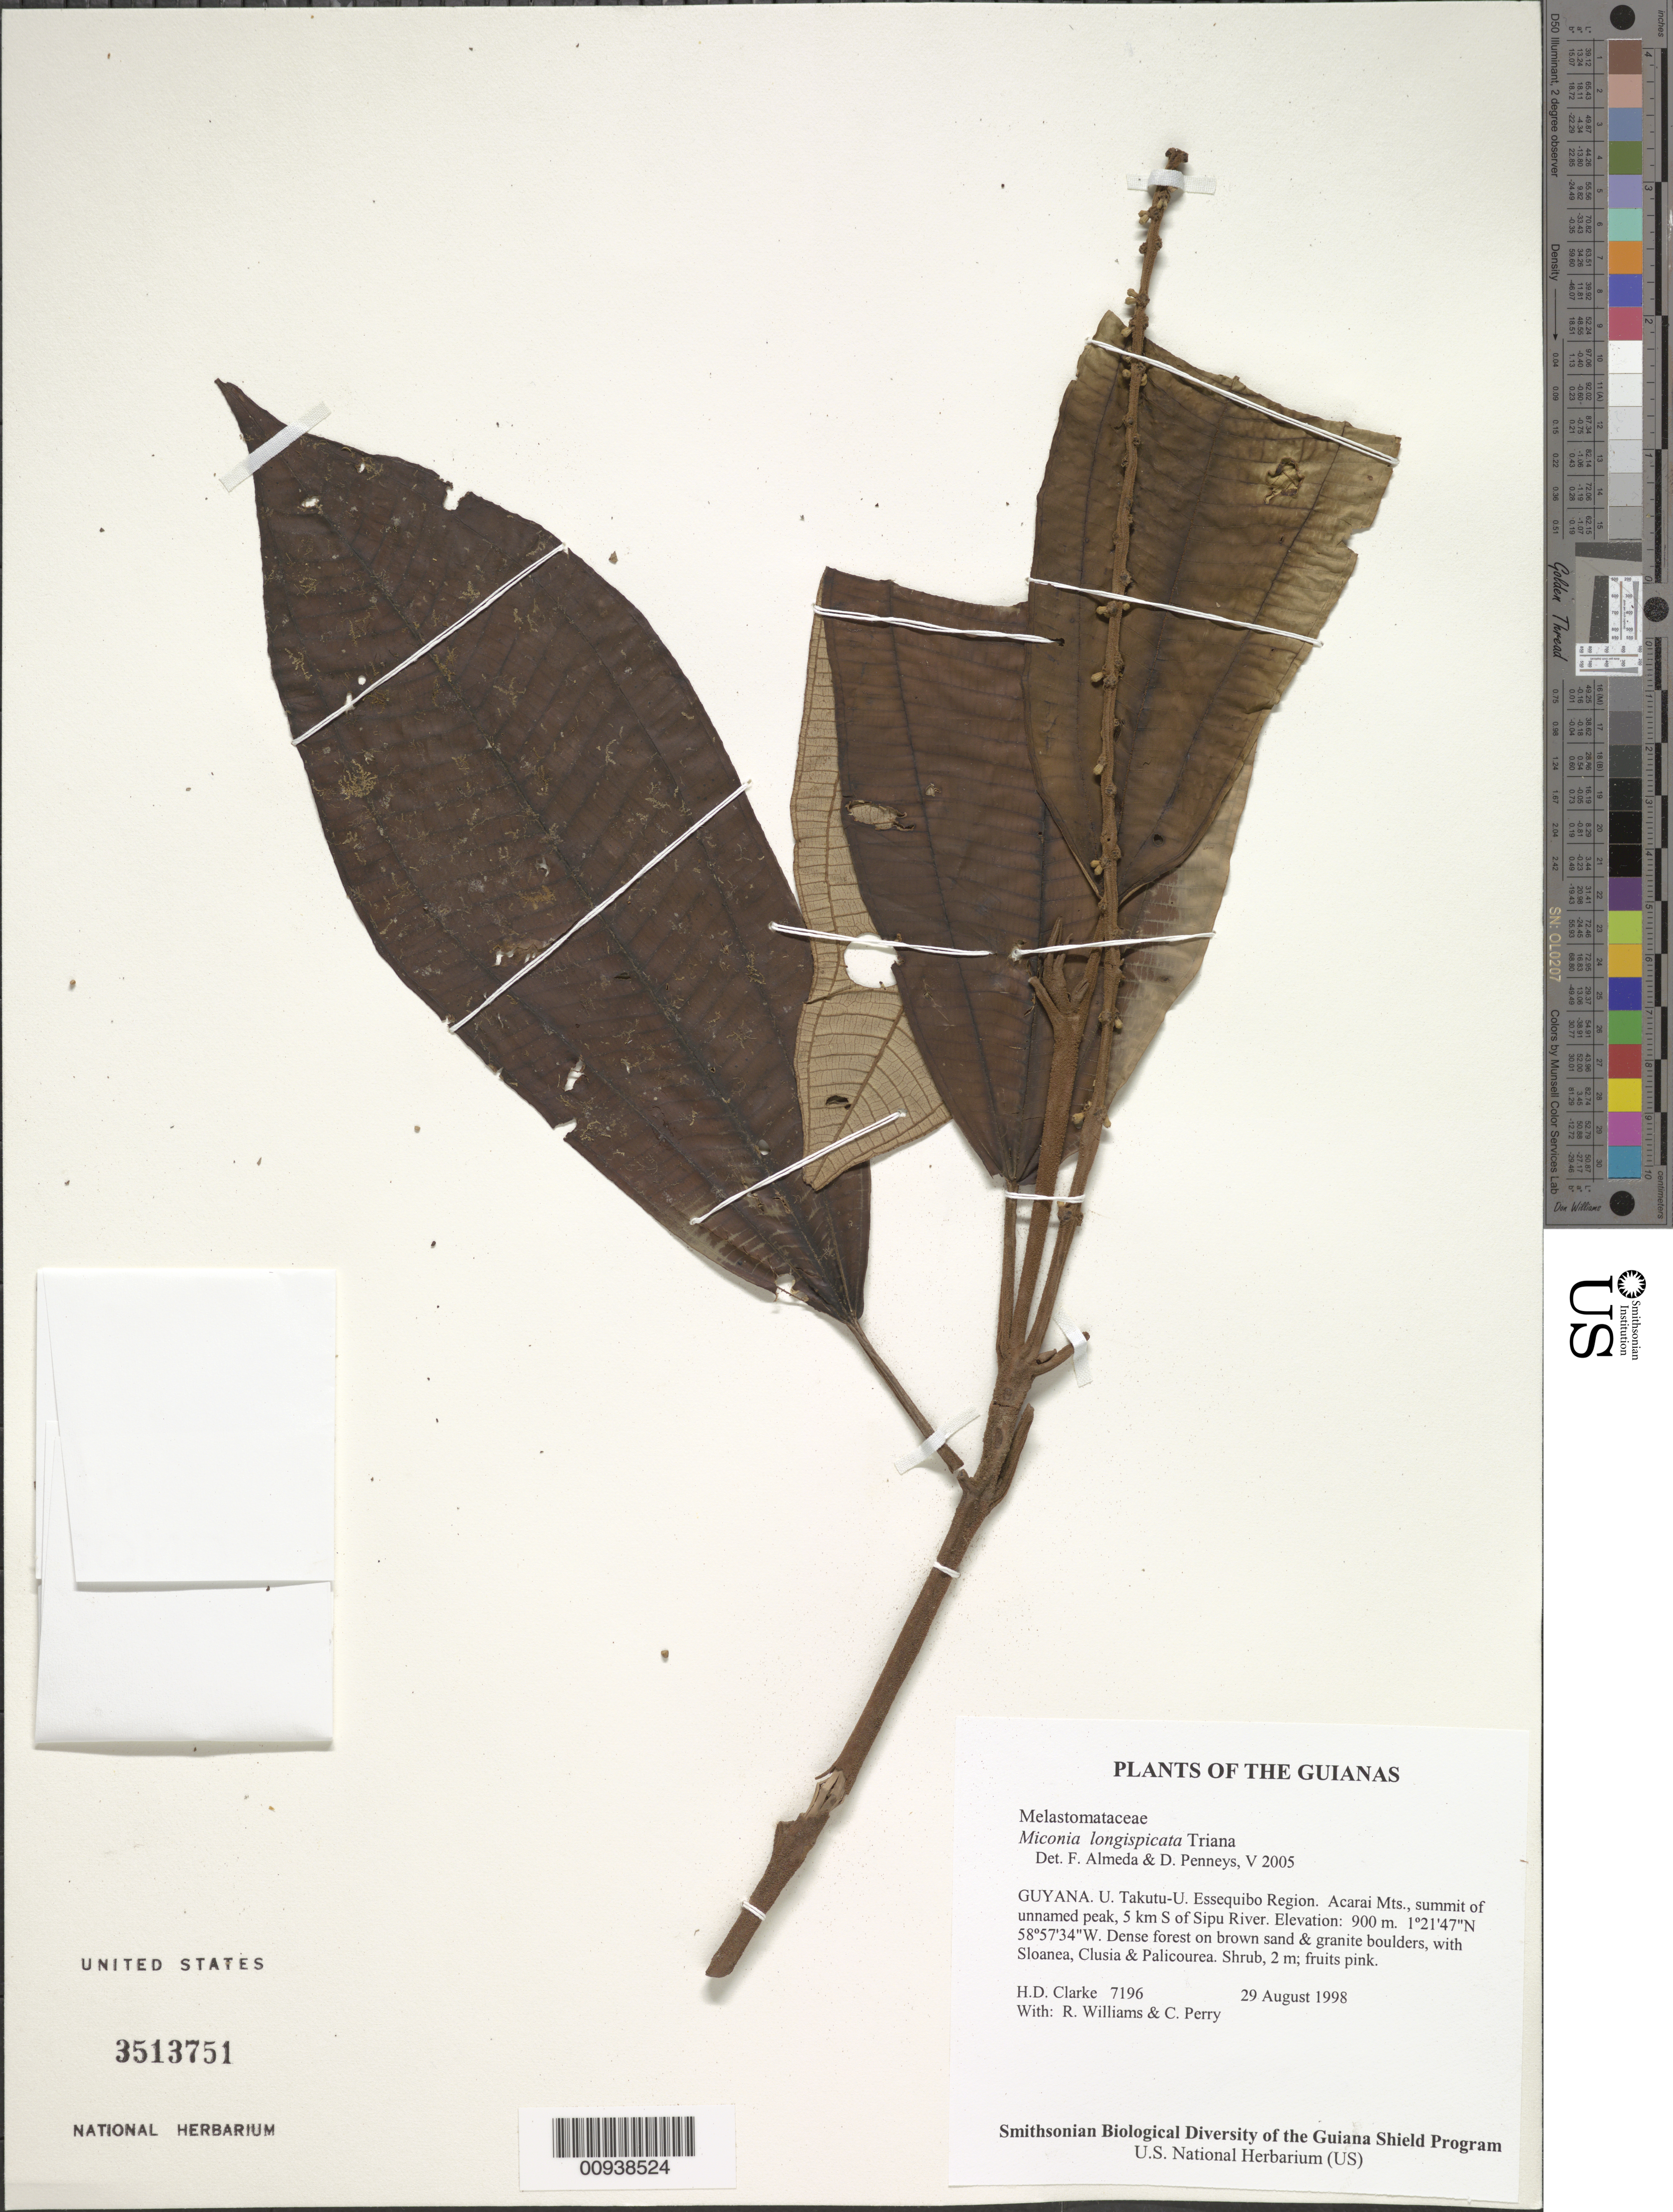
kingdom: Plantae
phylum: Tracheophyta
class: Magnoliopsida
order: Myrtales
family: Melastomataceae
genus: Miconia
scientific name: Miconia longispicata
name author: Triana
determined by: Almeda, F.; Penneys, D. S.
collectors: H. D. Clarke, R. Williams & C. Perry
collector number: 7196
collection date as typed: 29 August 1998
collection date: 1998-08-29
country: Guyana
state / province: U. Takutu-U. Essequibo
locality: Acarai Mts., summit of unnamed peak, 5 km S of Sipu River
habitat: Dense forest on brown sand & granite boulders, with Sloanea, Clusia & Palicourea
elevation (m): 900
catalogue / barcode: US 3513751